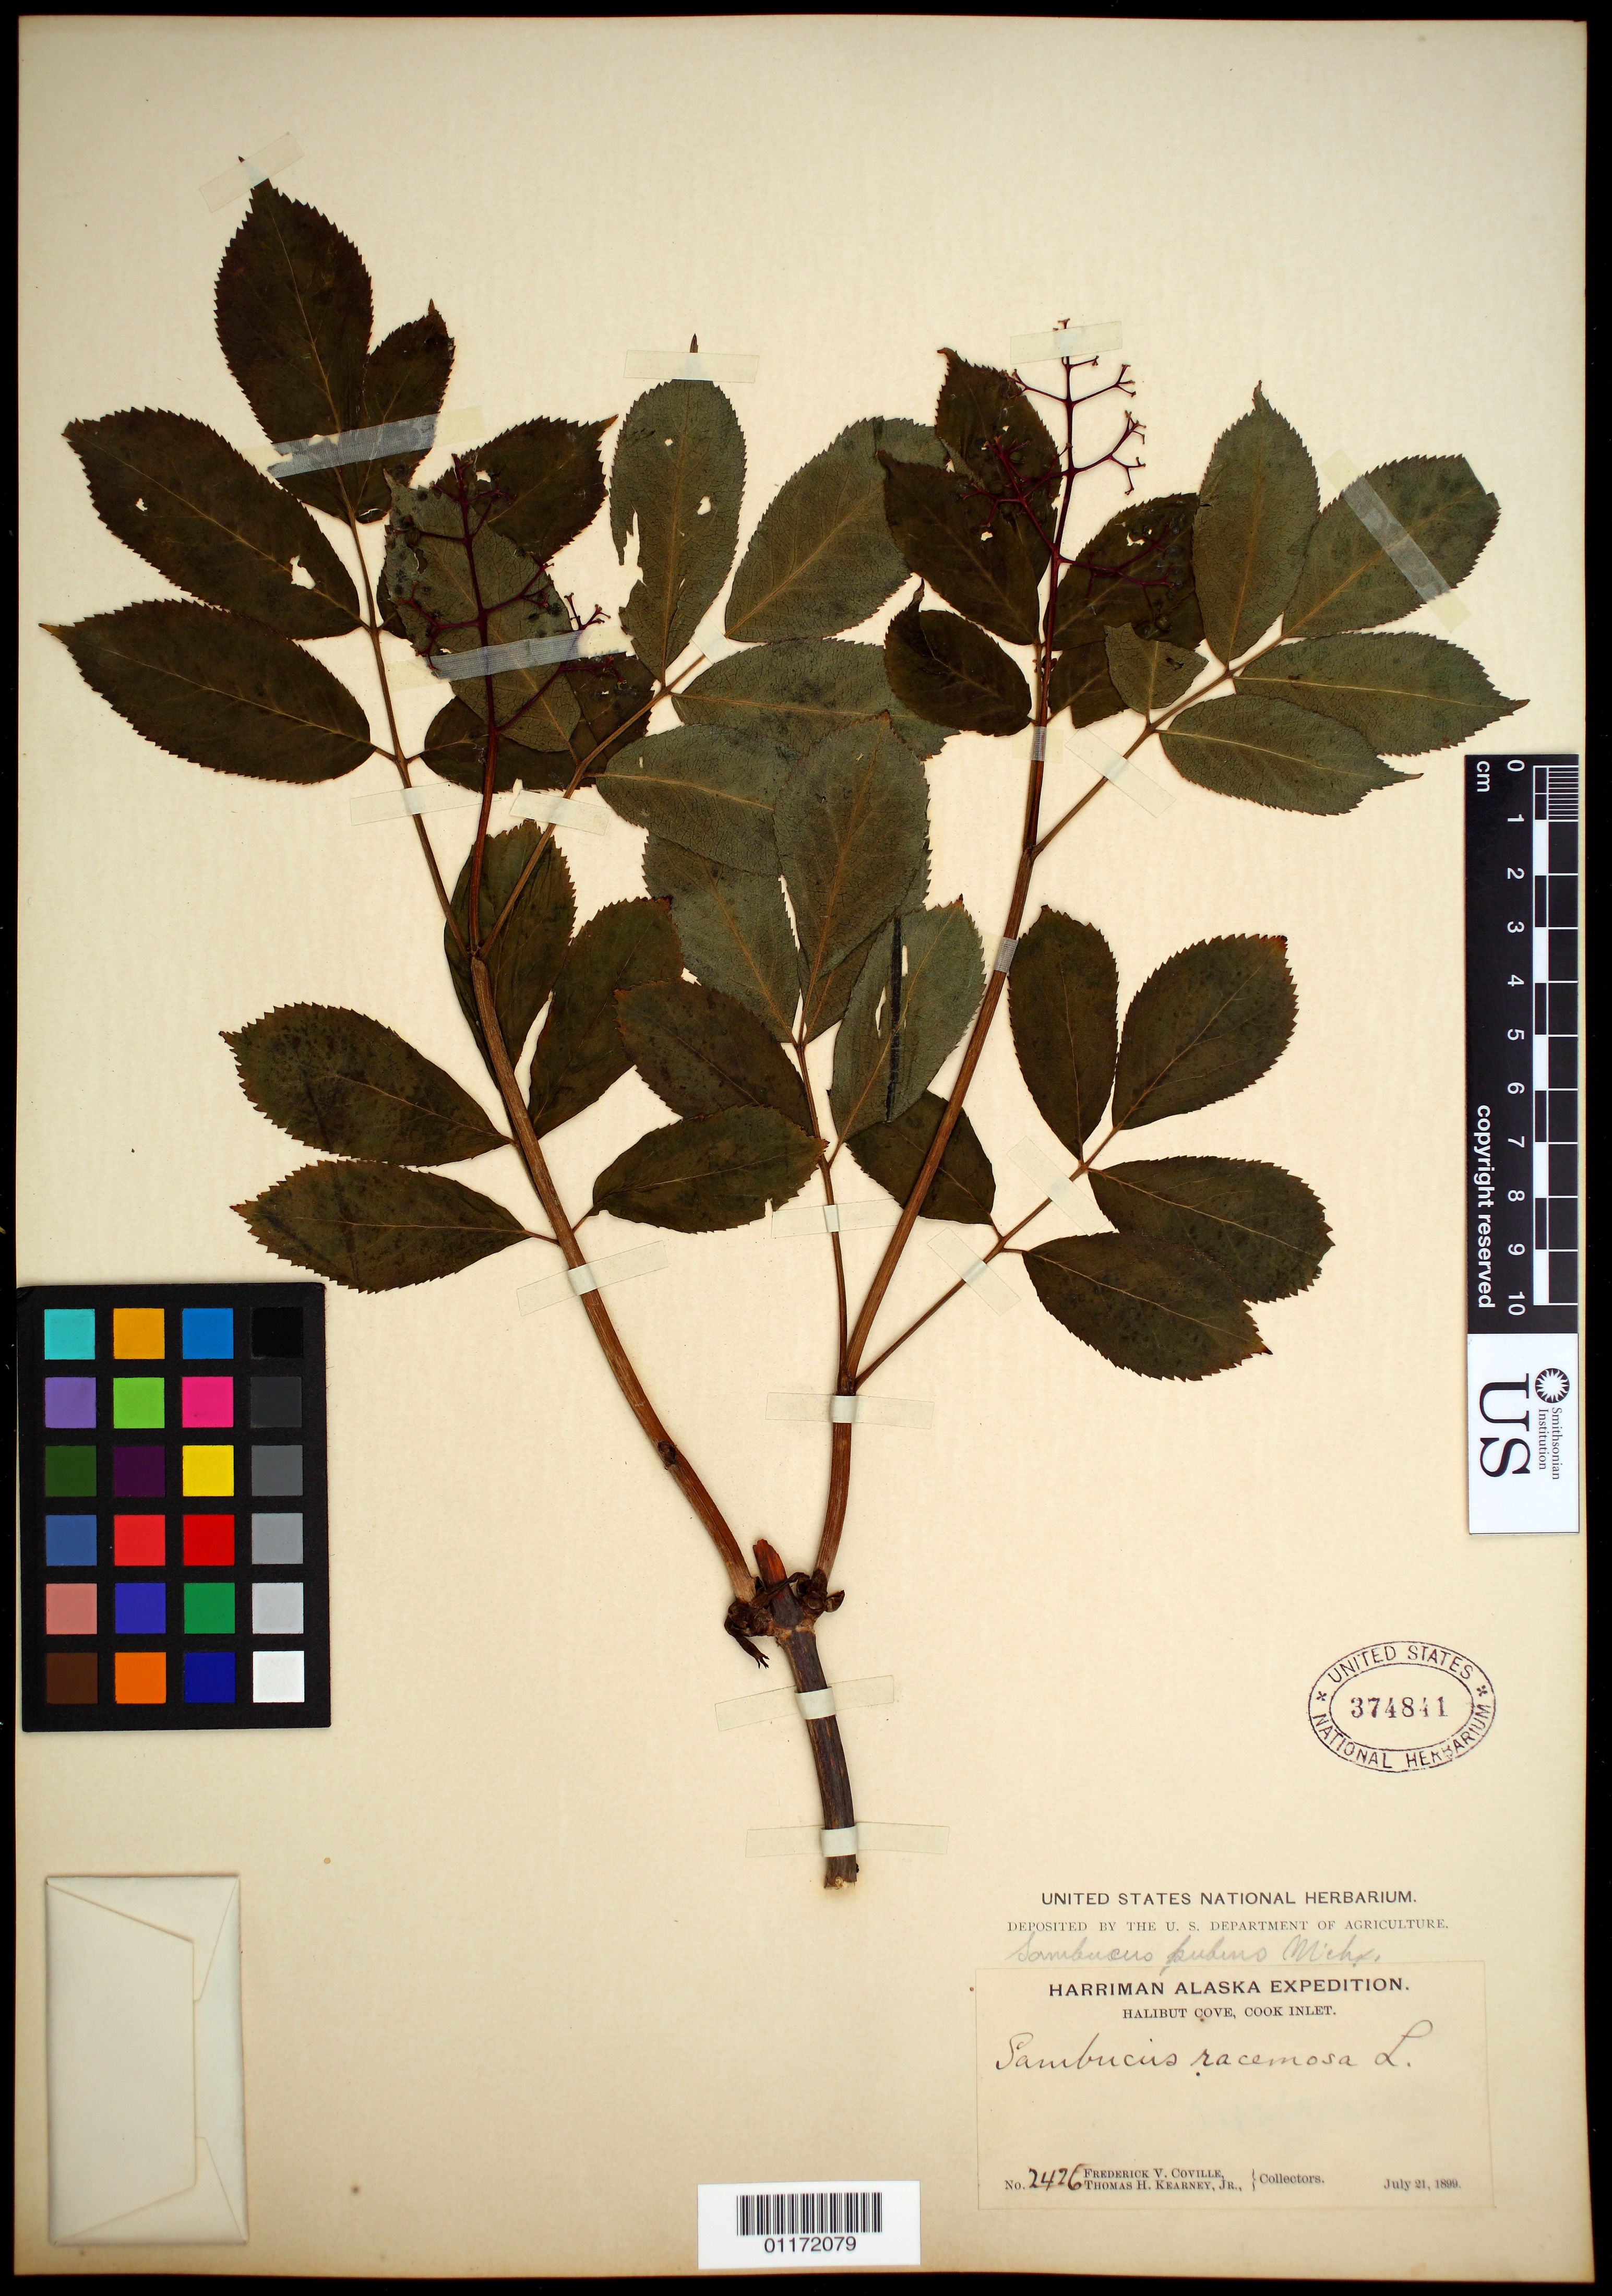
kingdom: Plantae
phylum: Tracheophyta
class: Magnoliopsida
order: Dipsacales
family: Viburnaceae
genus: Sambucus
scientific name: Sambucus pubens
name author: Michx.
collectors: F. V. Coville & F. Funston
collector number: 2426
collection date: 1899-07-21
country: United States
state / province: Alaska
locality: Halibut Cove, Cook Inlet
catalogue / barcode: US 374841